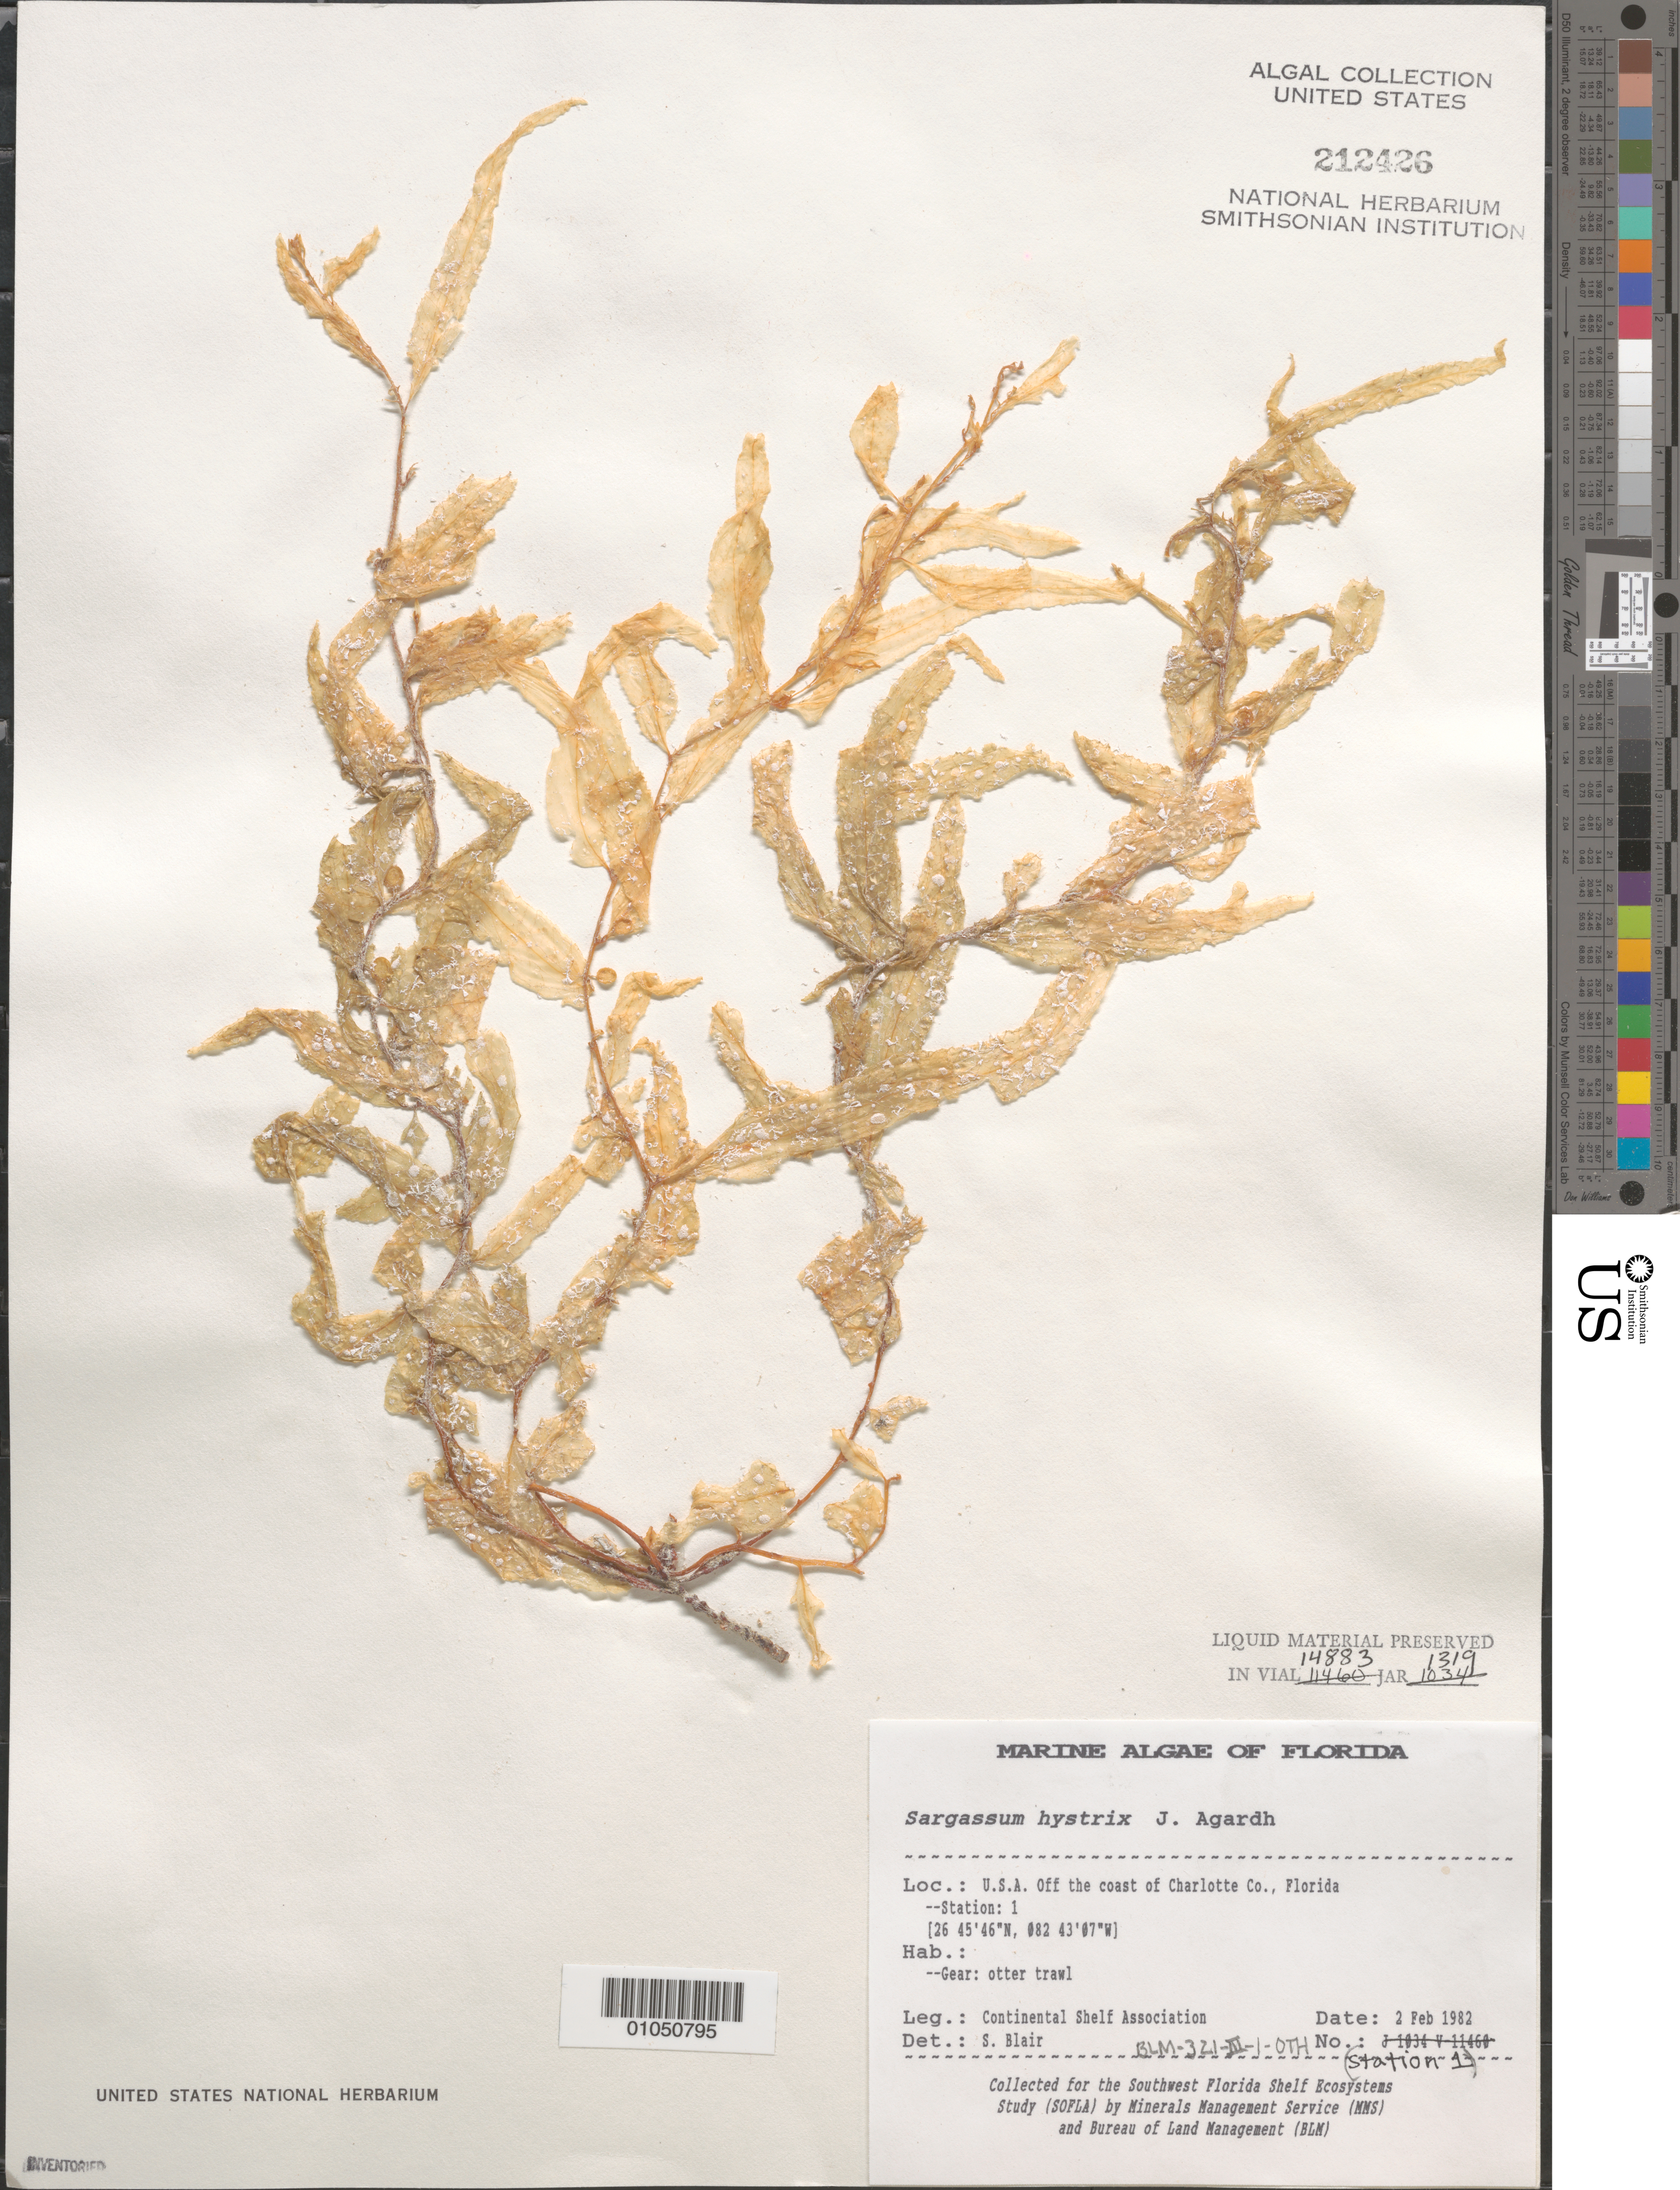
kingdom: Chromista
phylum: Ochrophyta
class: Phaeophyceae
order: Fucales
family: Sargassaceae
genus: Sargassum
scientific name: Sargassum hystrix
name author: J. Agardh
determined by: Blair, S. M.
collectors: Continental Shelf Associates Inc.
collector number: BLM-321-III-1-OTH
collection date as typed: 02 Feb 1982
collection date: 1982-02-02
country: United States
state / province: Florida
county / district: Charlotte County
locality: Off the coast of Charlotte County, Gulf of Mexico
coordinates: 26 45'46"N, 82 43'07"W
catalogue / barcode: US 212426